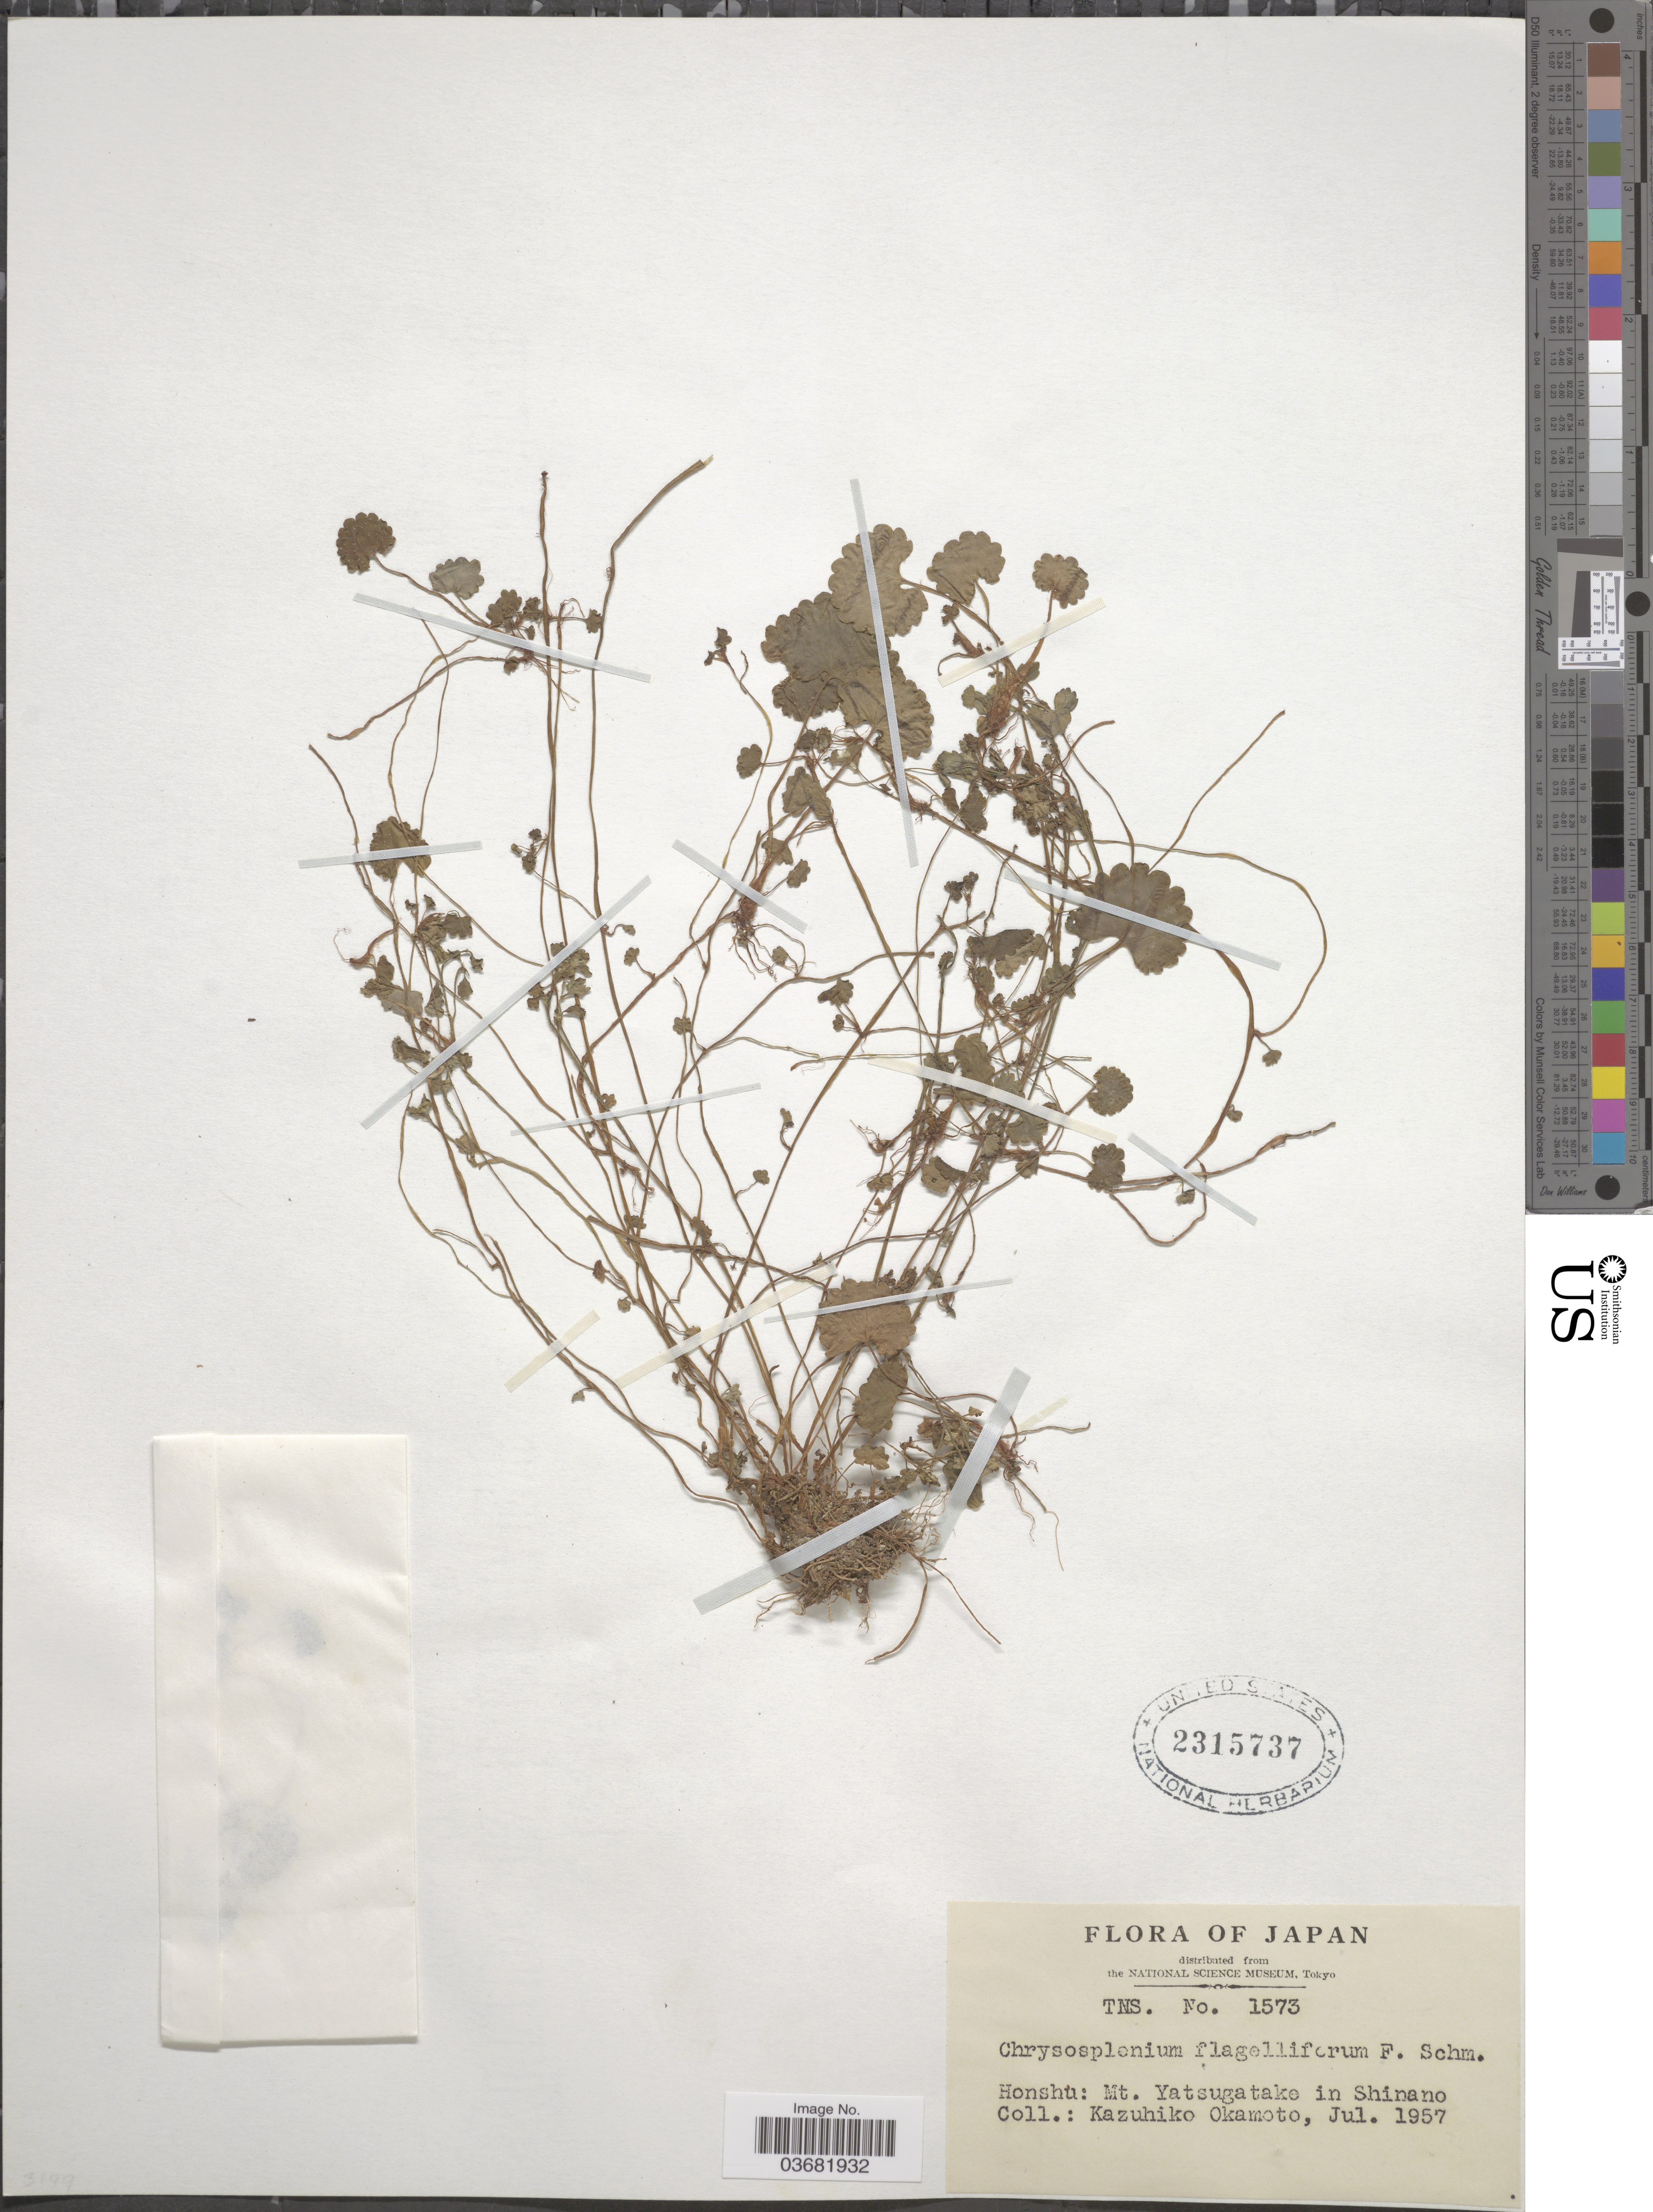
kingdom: Plantae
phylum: Tracheophyta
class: Magnoliopsida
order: Saxifragales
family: Saxifragaceae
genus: Chrysosplenium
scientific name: Chrysosplenium flagelliferum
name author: F. Schmidt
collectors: K. Okamoto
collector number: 1573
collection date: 1957-07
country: Japan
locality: Honshu: Mt. Yatsugatake in Shinano.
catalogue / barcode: US 2315737